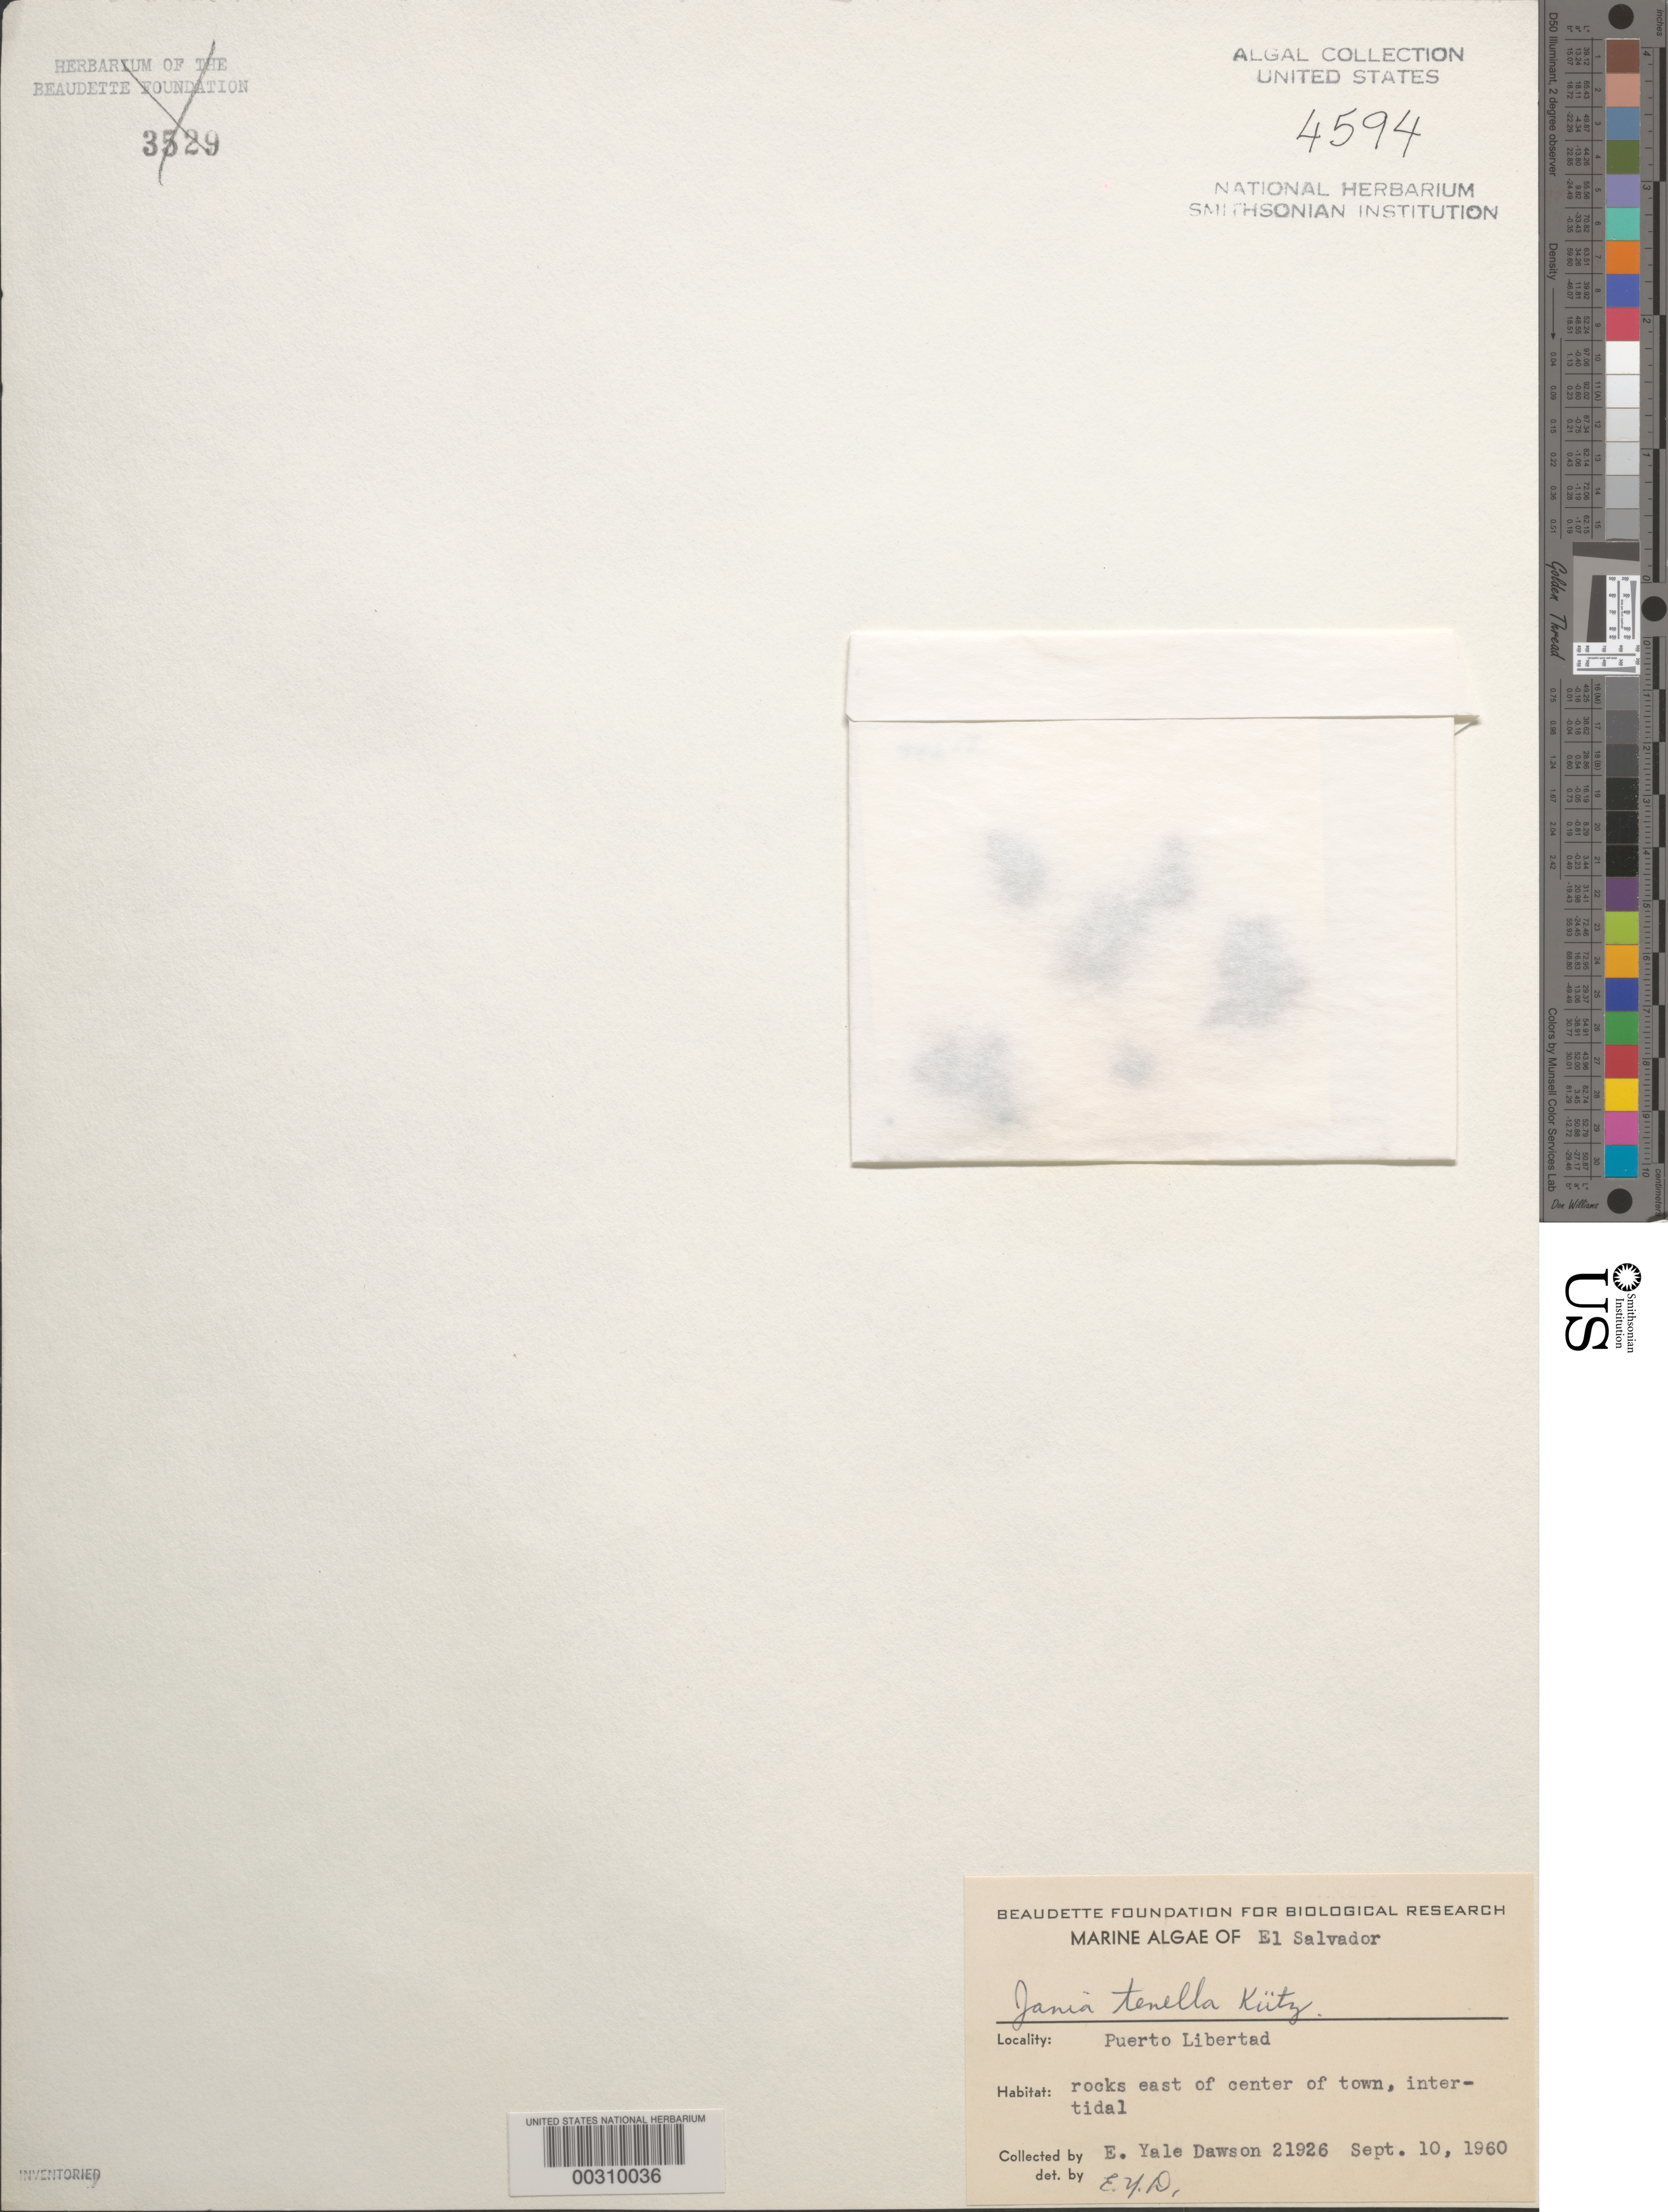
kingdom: Plantae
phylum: Rhodophyta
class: Florideophyceae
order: Corallinales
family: Corallinaceae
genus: Jania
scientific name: Jania tenella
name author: (Kütz.) Grunow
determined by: Dawson, E. Y.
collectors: E. Y. Dawson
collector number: EYD 21926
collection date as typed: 10 Sep 1960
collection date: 1960-09-10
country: El Salvador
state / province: La Libertad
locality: Puerto Libertad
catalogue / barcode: US 4594